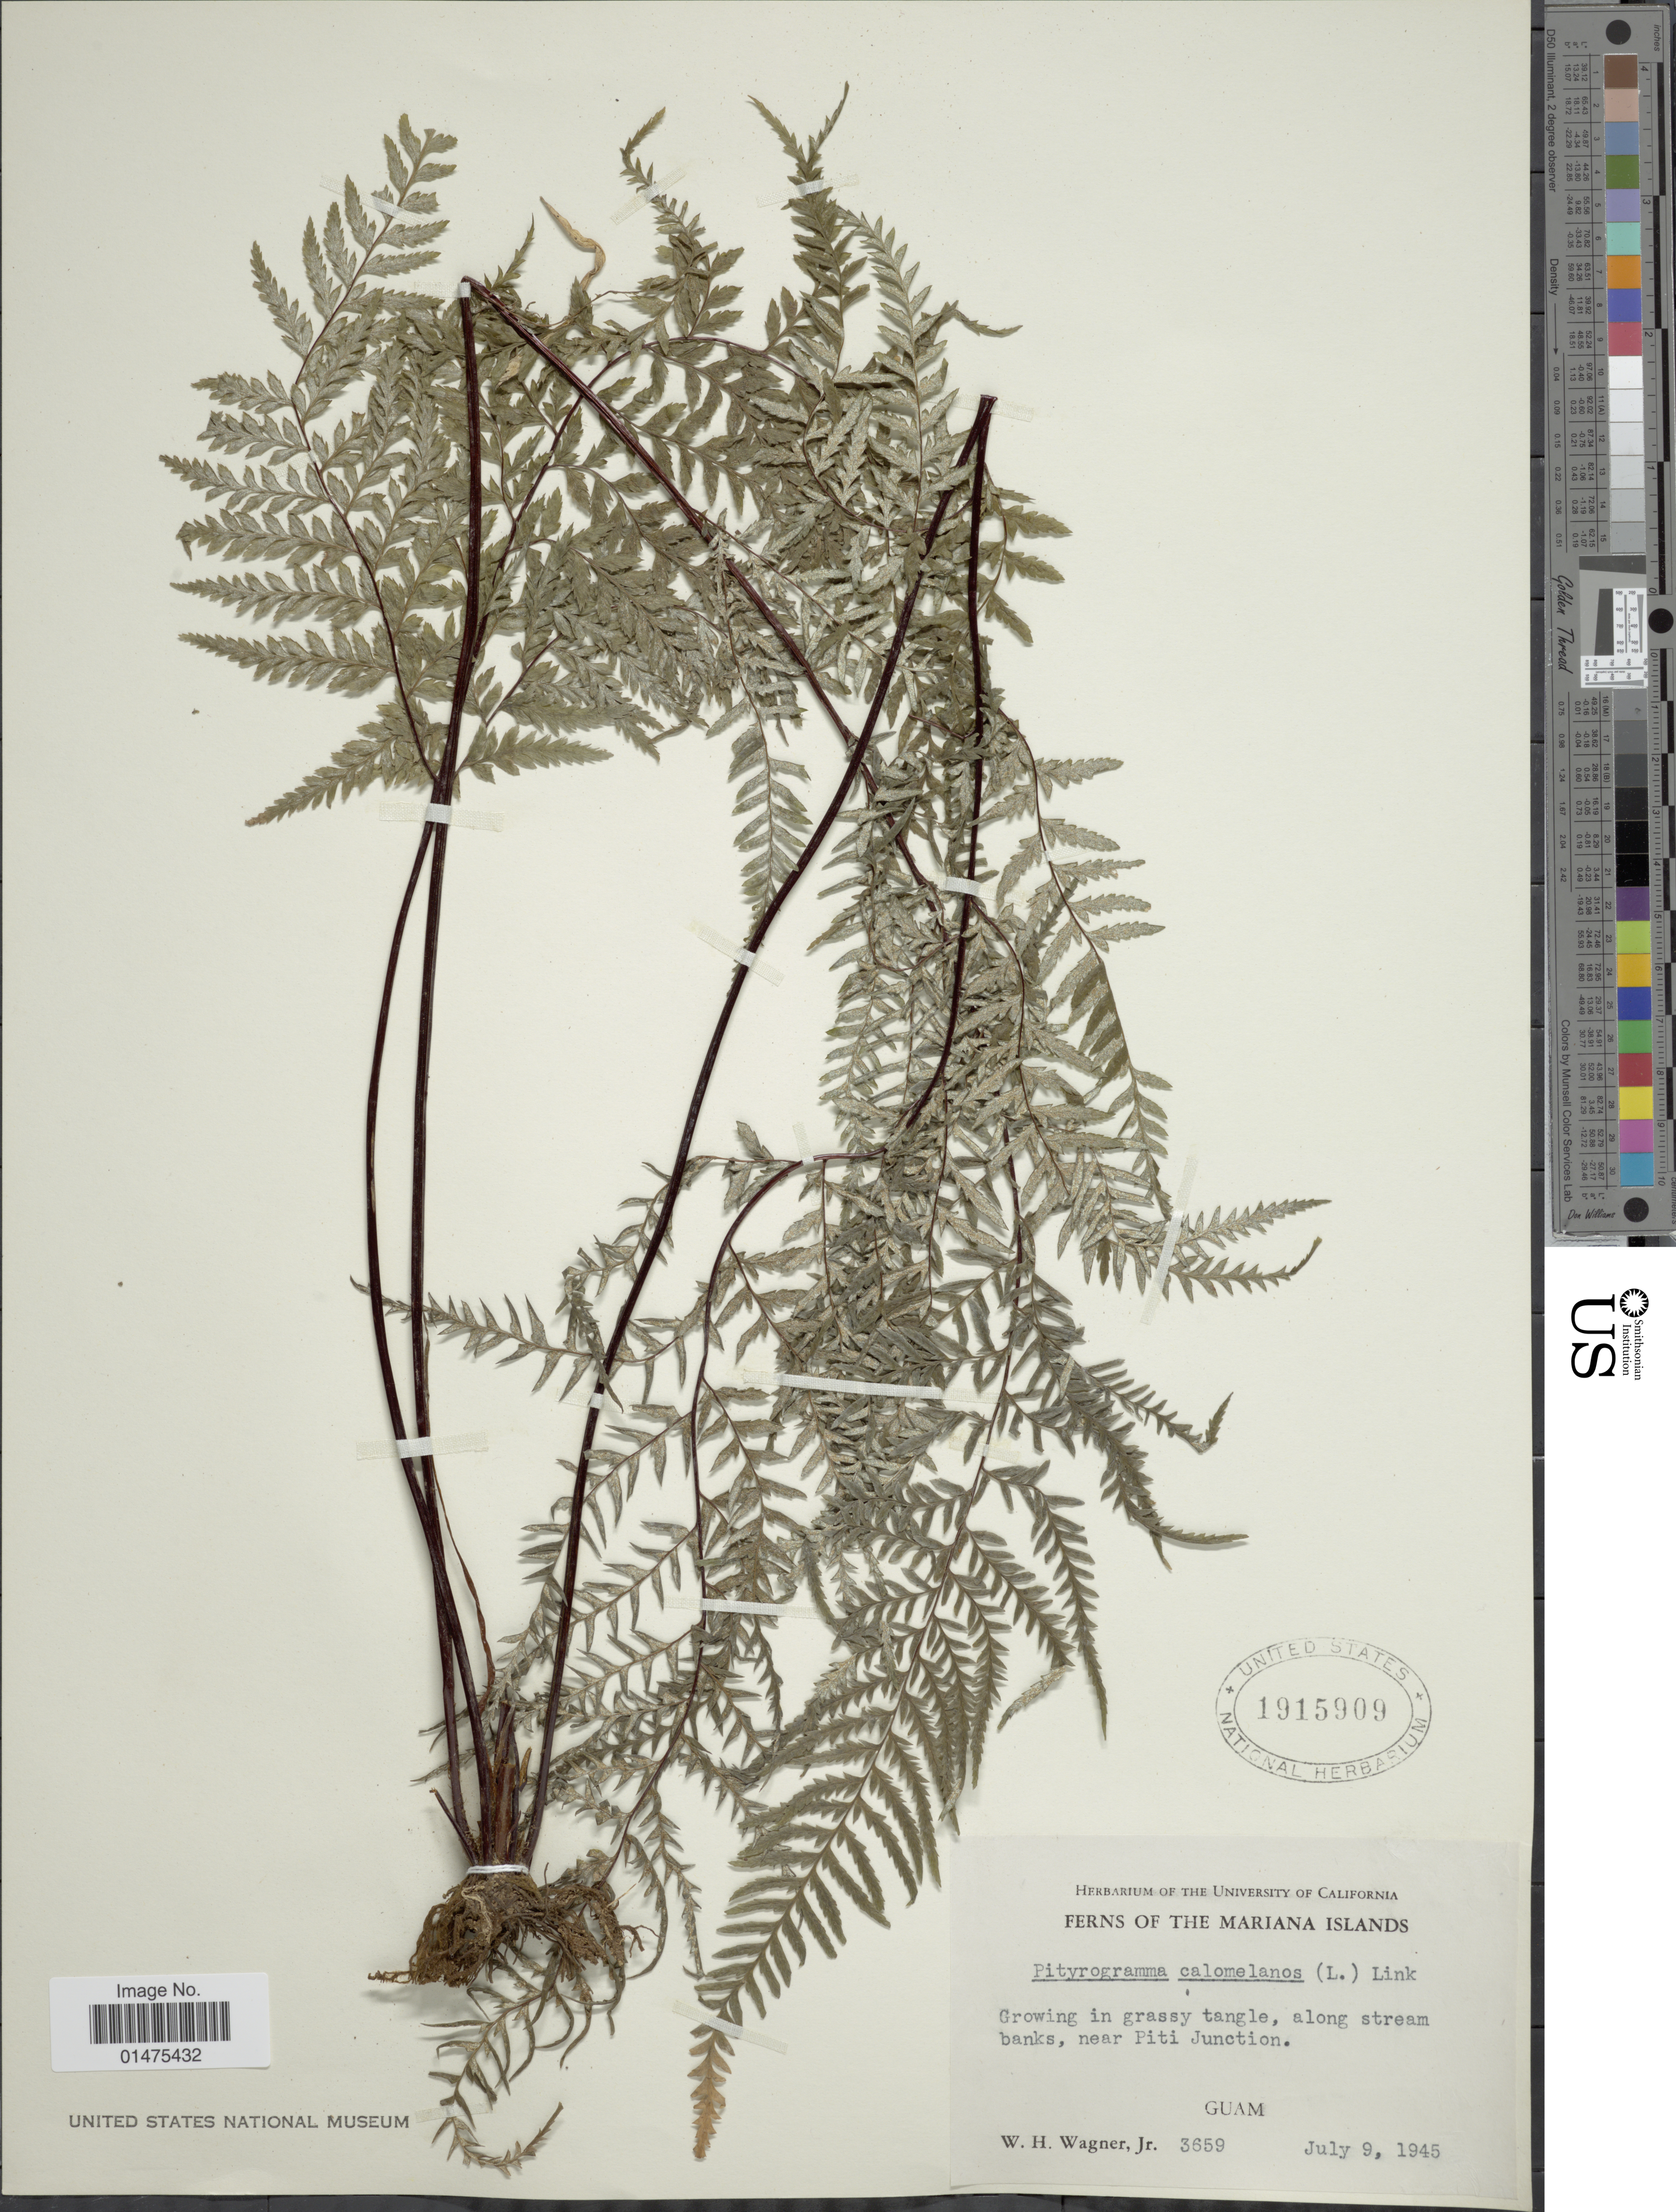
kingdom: Plantae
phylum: Tracheophyta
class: Polypodiopsida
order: Polypodiales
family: Pteridaceae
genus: Pityrogramma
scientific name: Pityrogramma calomelanos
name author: (L.) Link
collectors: W. H. Wagner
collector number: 3659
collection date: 1945-07-09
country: Guam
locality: The Mariana Islands, Growing in grassy, along stream banks, near Piti Junction, Guam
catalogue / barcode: US 1915909